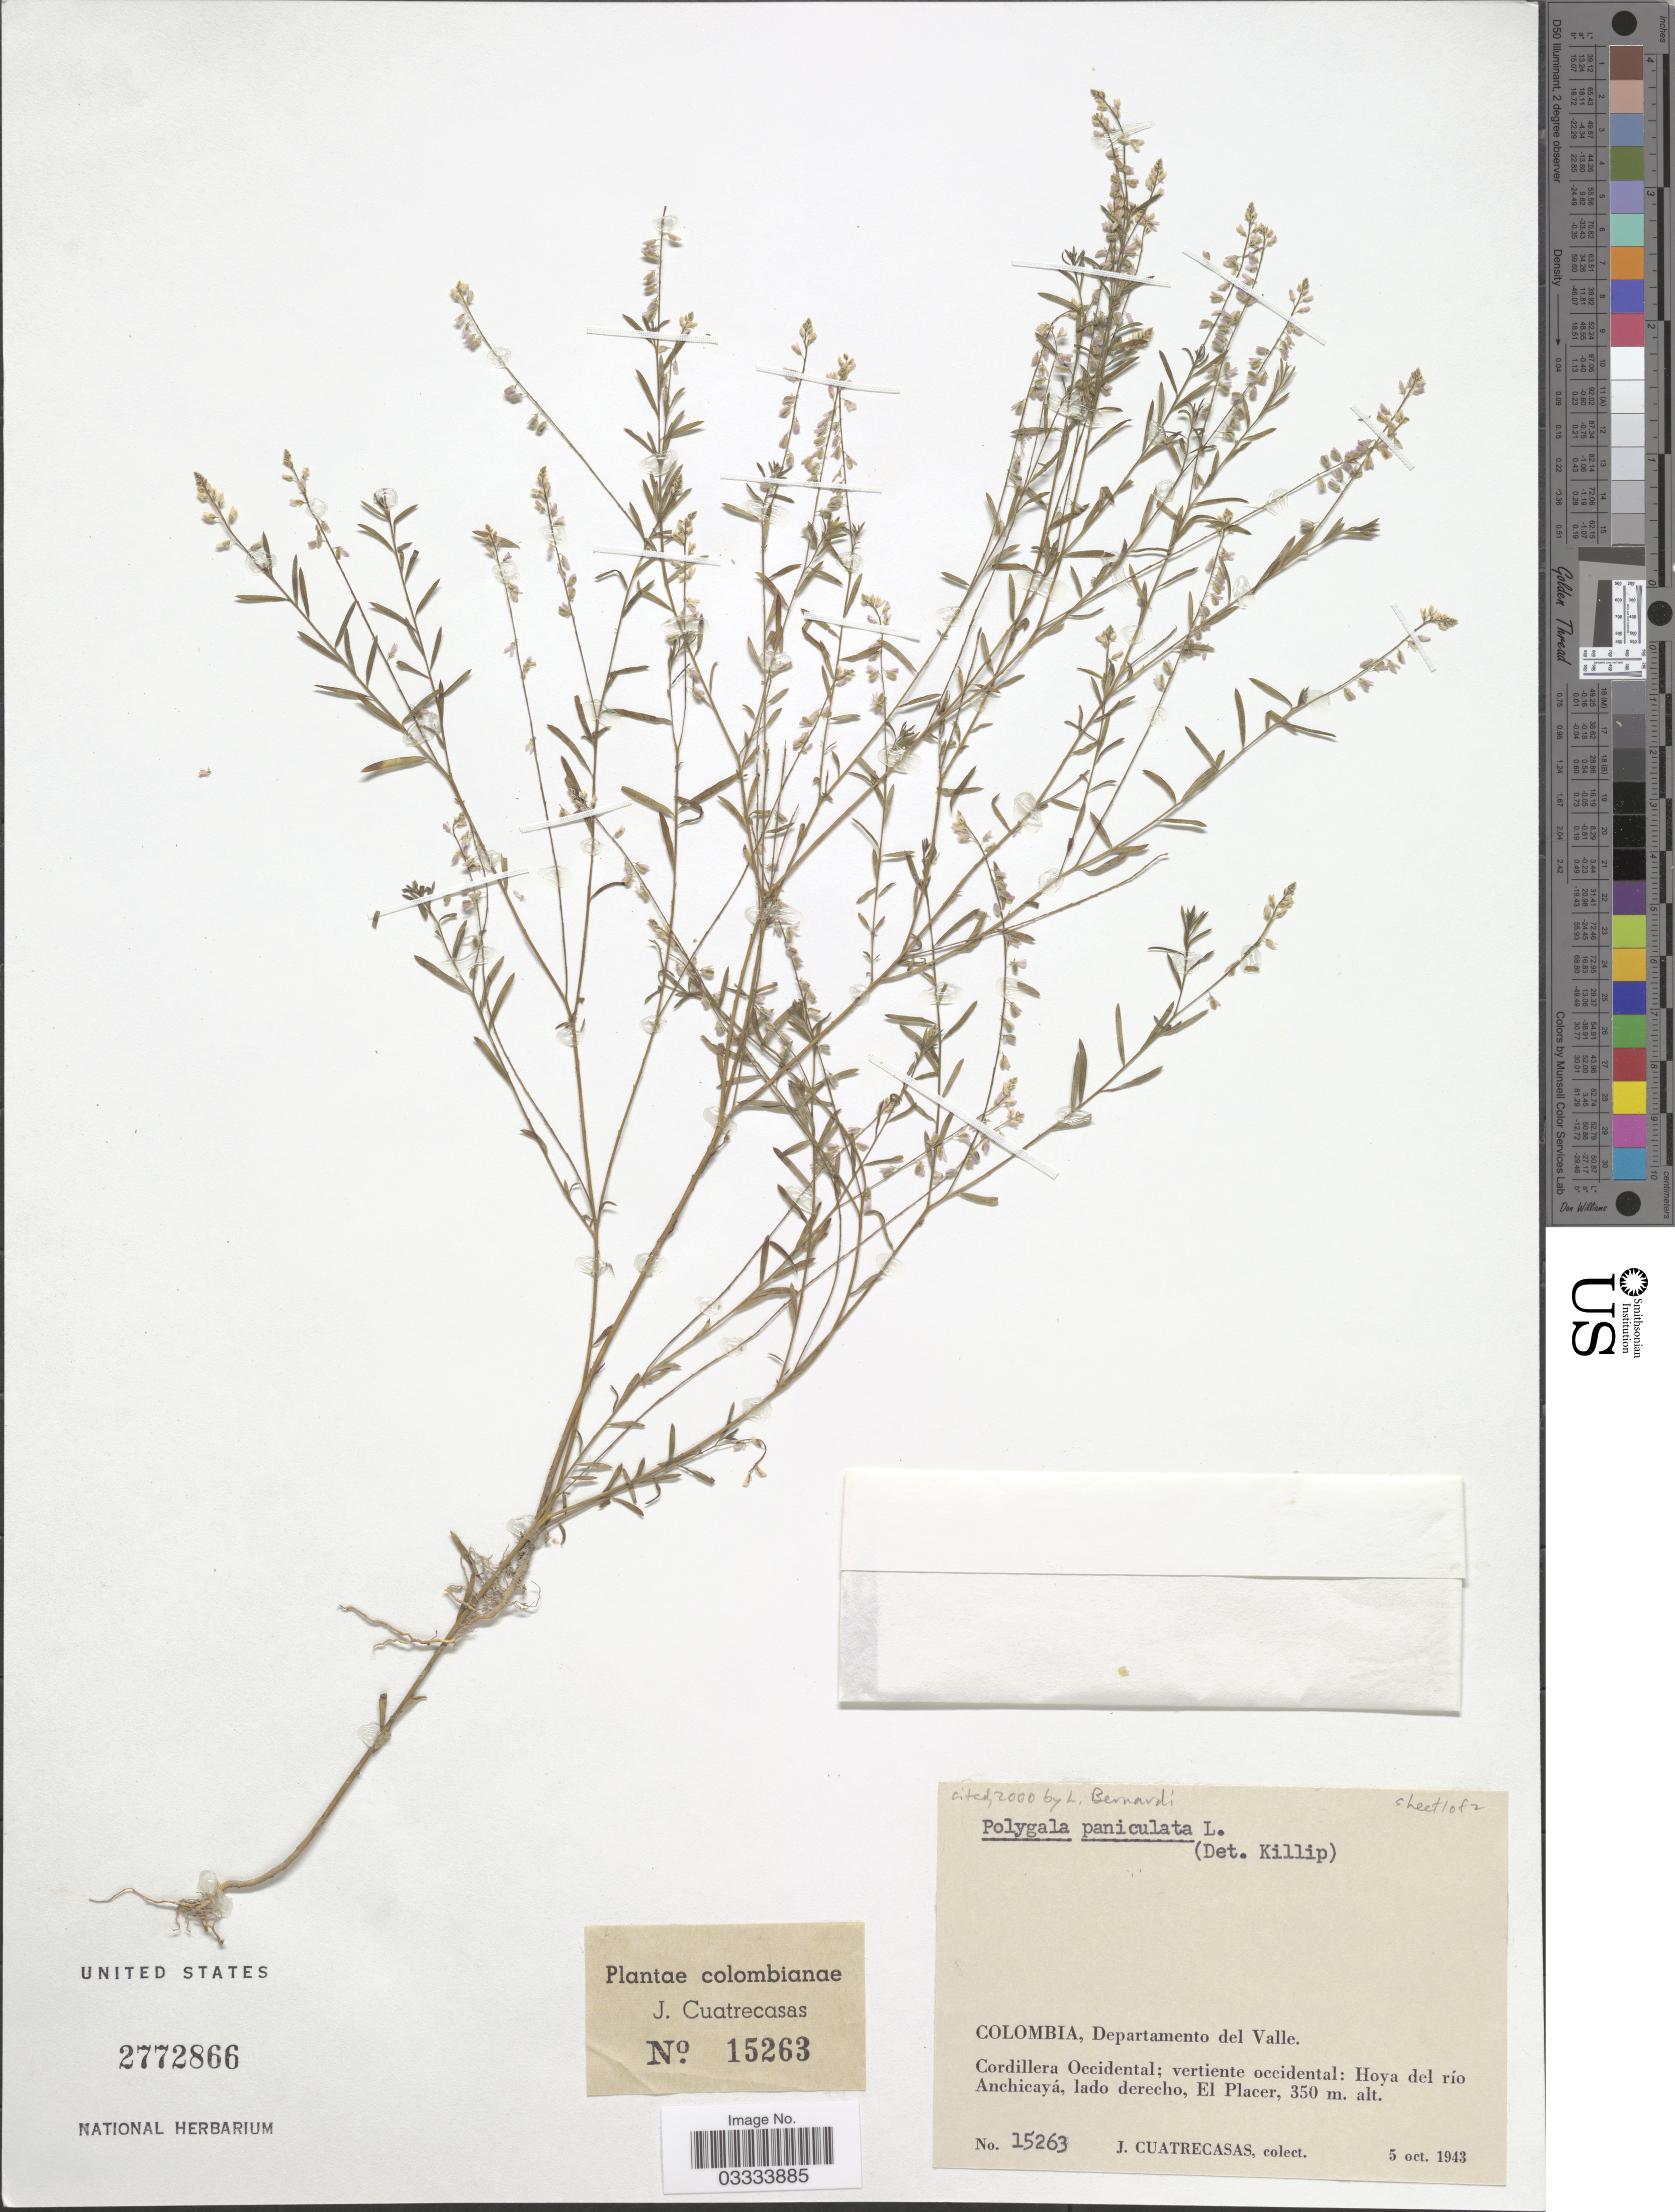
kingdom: Plantae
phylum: Tracheophyta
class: Magnoliopsida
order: Fabales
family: Polygalaceae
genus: Polygala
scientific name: Polygala paniculata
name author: L.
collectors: J. Cuatrecasas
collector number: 15263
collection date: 1943-10-05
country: Colombia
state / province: Valle del Cauca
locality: Departamento del Valle. Cordillera Occidental; vertiente occidental: Hoya del río Anchicayá, lado derecho, El Placer.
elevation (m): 350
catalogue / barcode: US 2772866